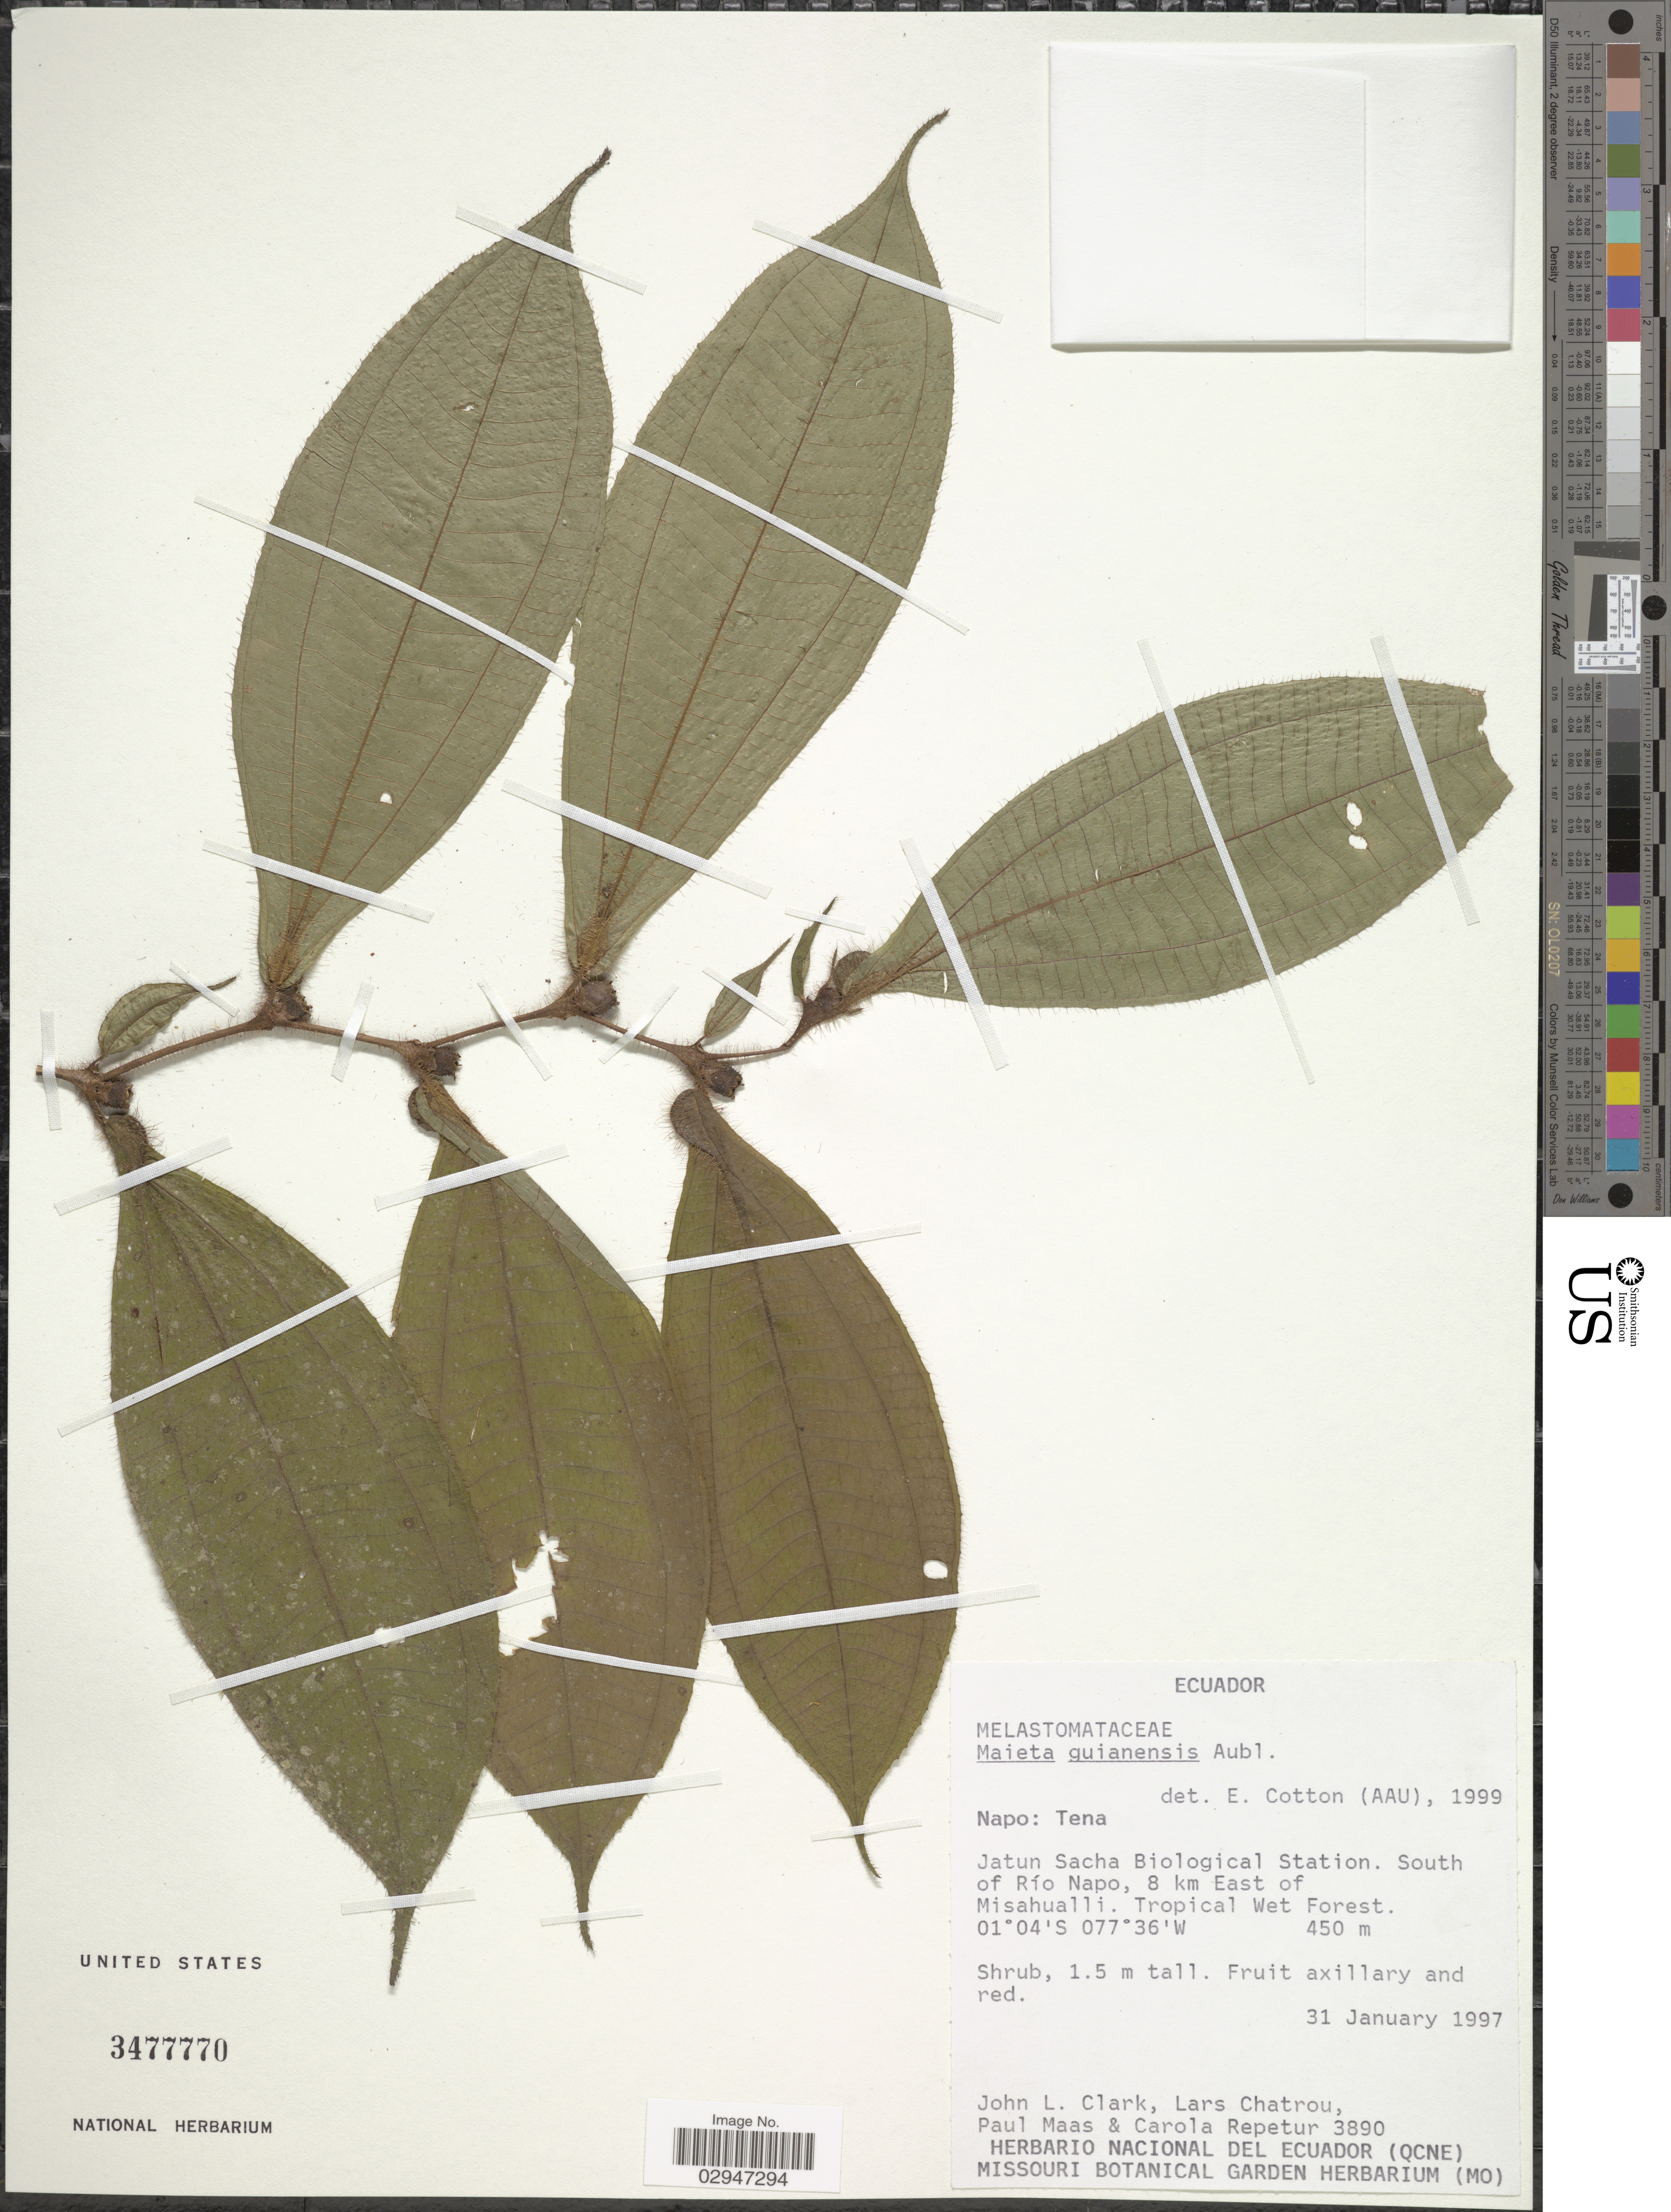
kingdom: Plantae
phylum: Tracheophyta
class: Magnoliopsida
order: Myrtales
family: Melastomataceae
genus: Maieta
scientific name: Maieta guianensis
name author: Aubl.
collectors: J. L. Clark, L. W. Chatrou, P. Maas & C. Repetur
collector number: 3890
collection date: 1997-01-31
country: Ecuador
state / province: Napo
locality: Napo: Tena. Jatun Sacha Biological Station. South of Río Napo, 8 km East of Misahualli.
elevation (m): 450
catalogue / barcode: US 3477770